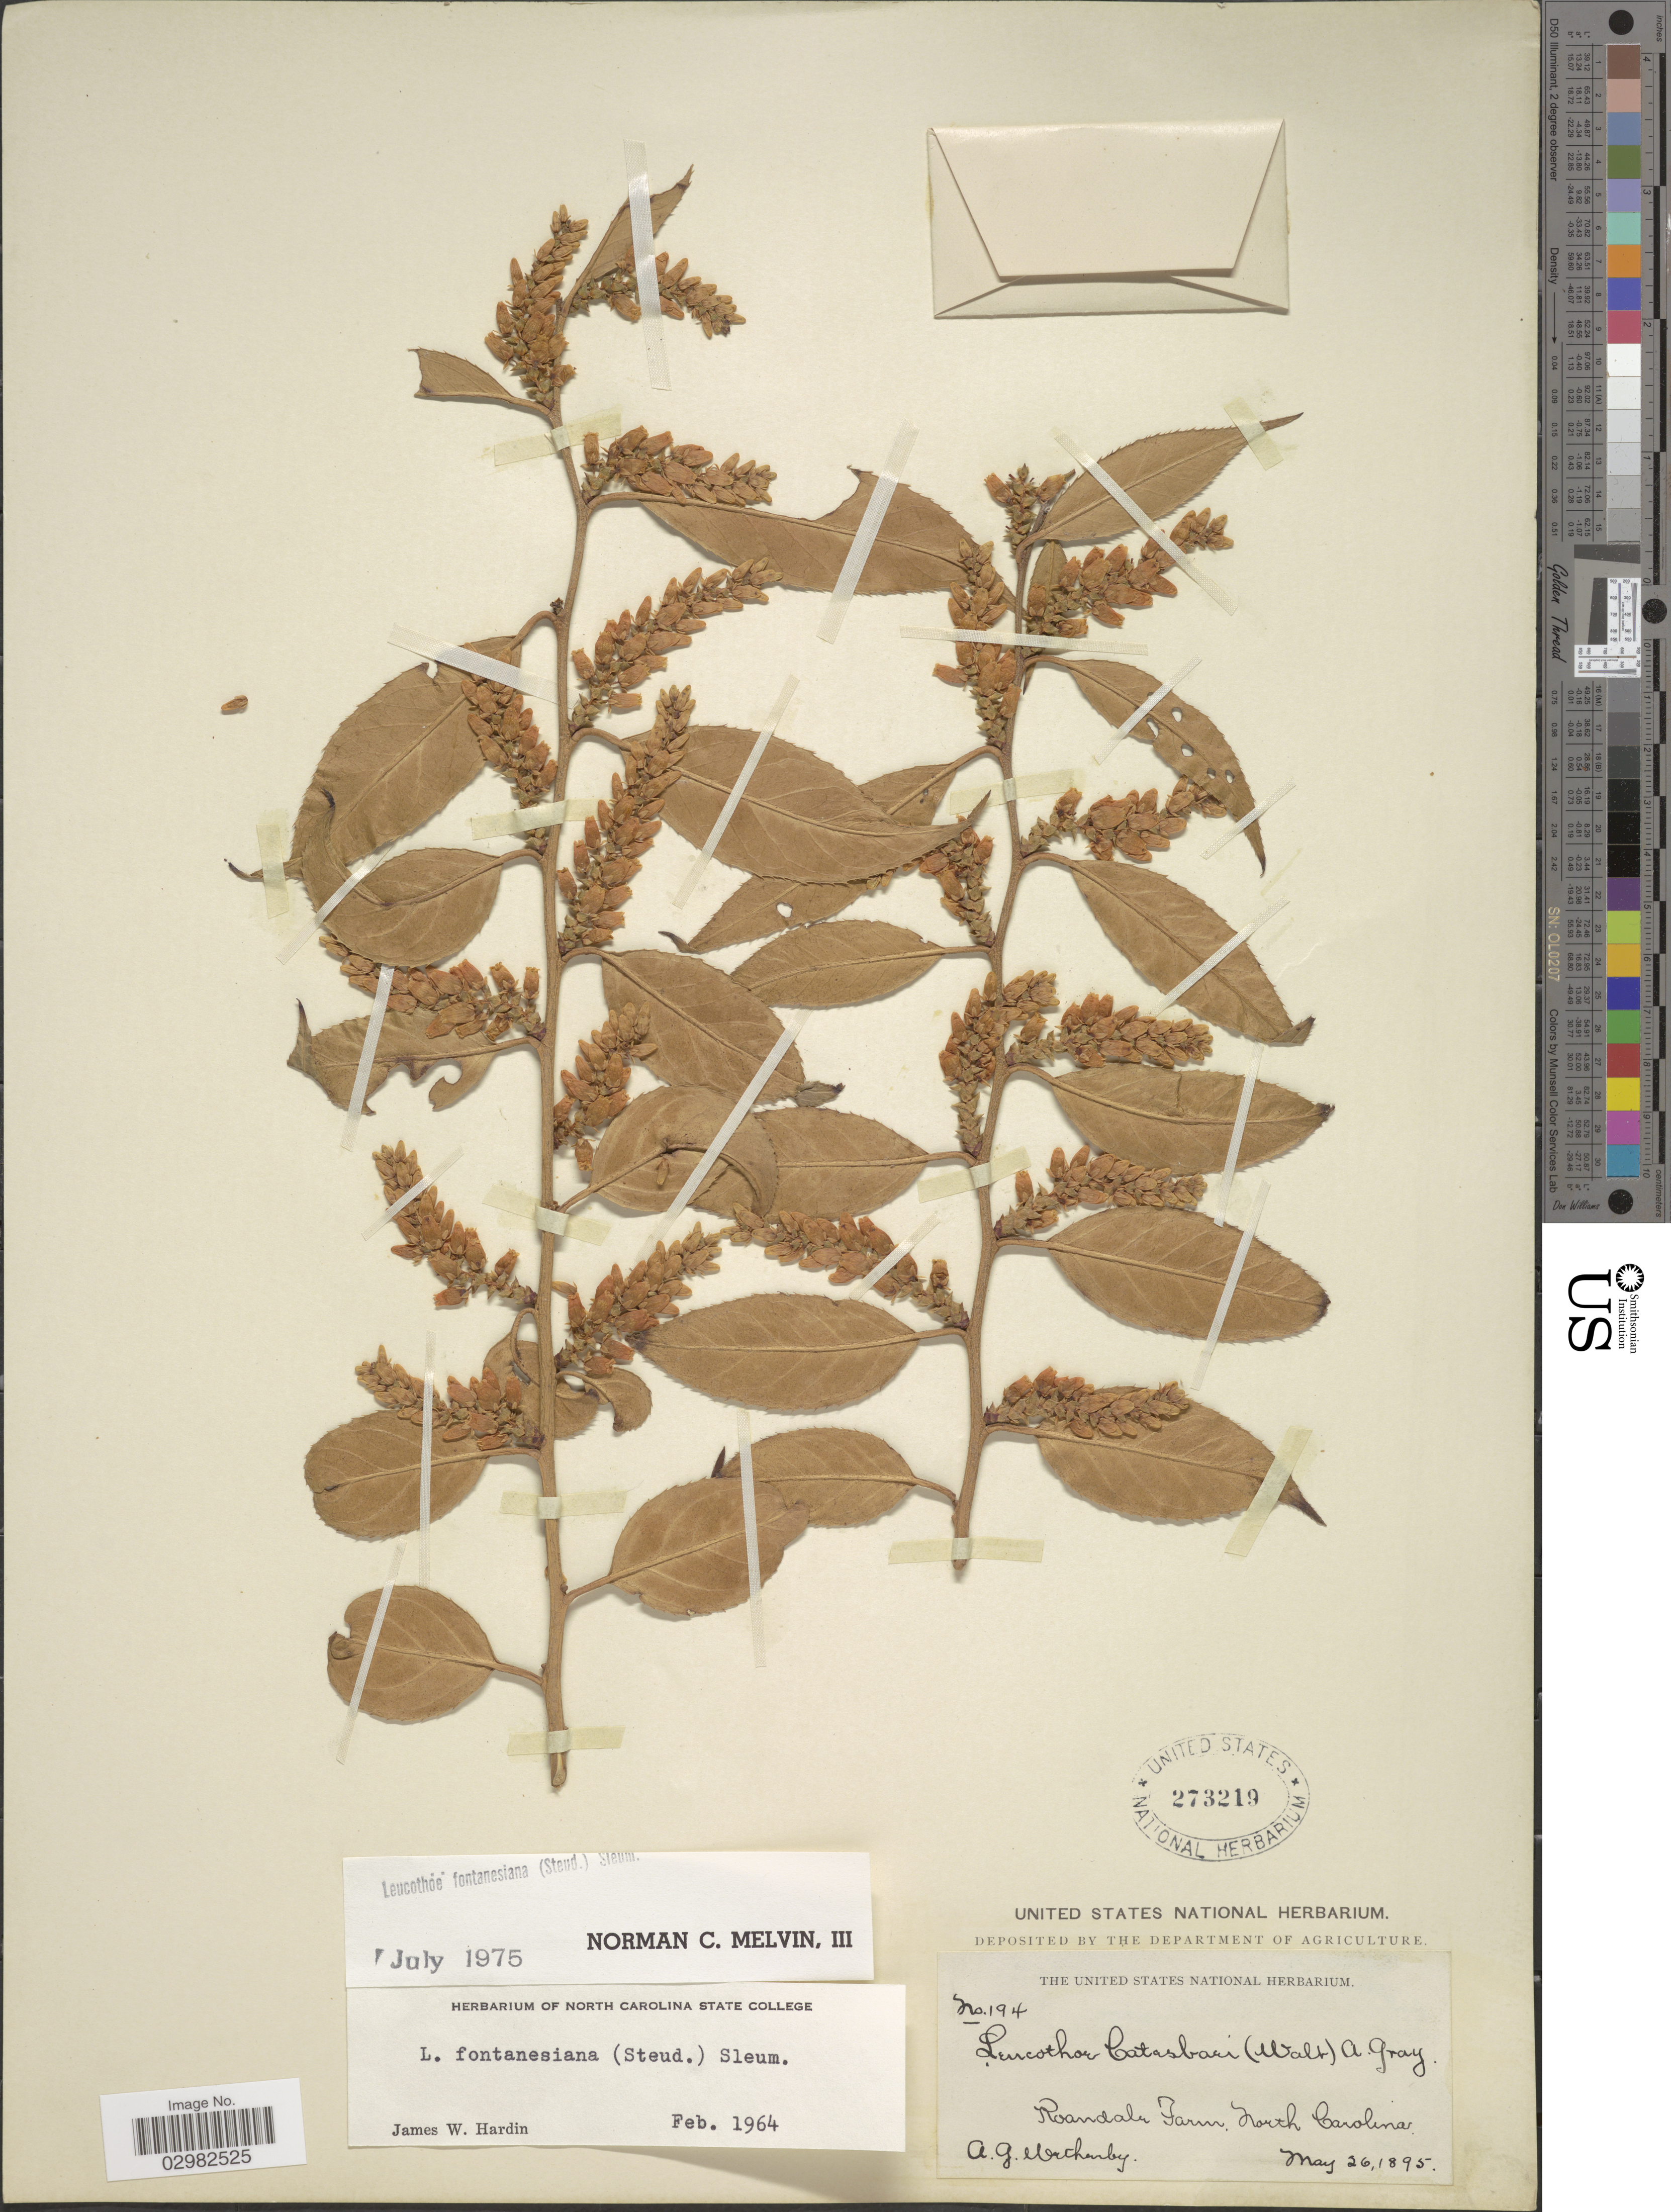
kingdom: Plantae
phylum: Tracheophyta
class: Magnoliopsida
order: Ericales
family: Ericaceae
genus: Leucothoe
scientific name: Leucothoë fontanesiana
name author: (Steud.) Sleumer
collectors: A. Watharby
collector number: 194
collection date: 1895-05-26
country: United States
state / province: North Carolina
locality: Roandale Farm.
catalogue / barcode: US 273219